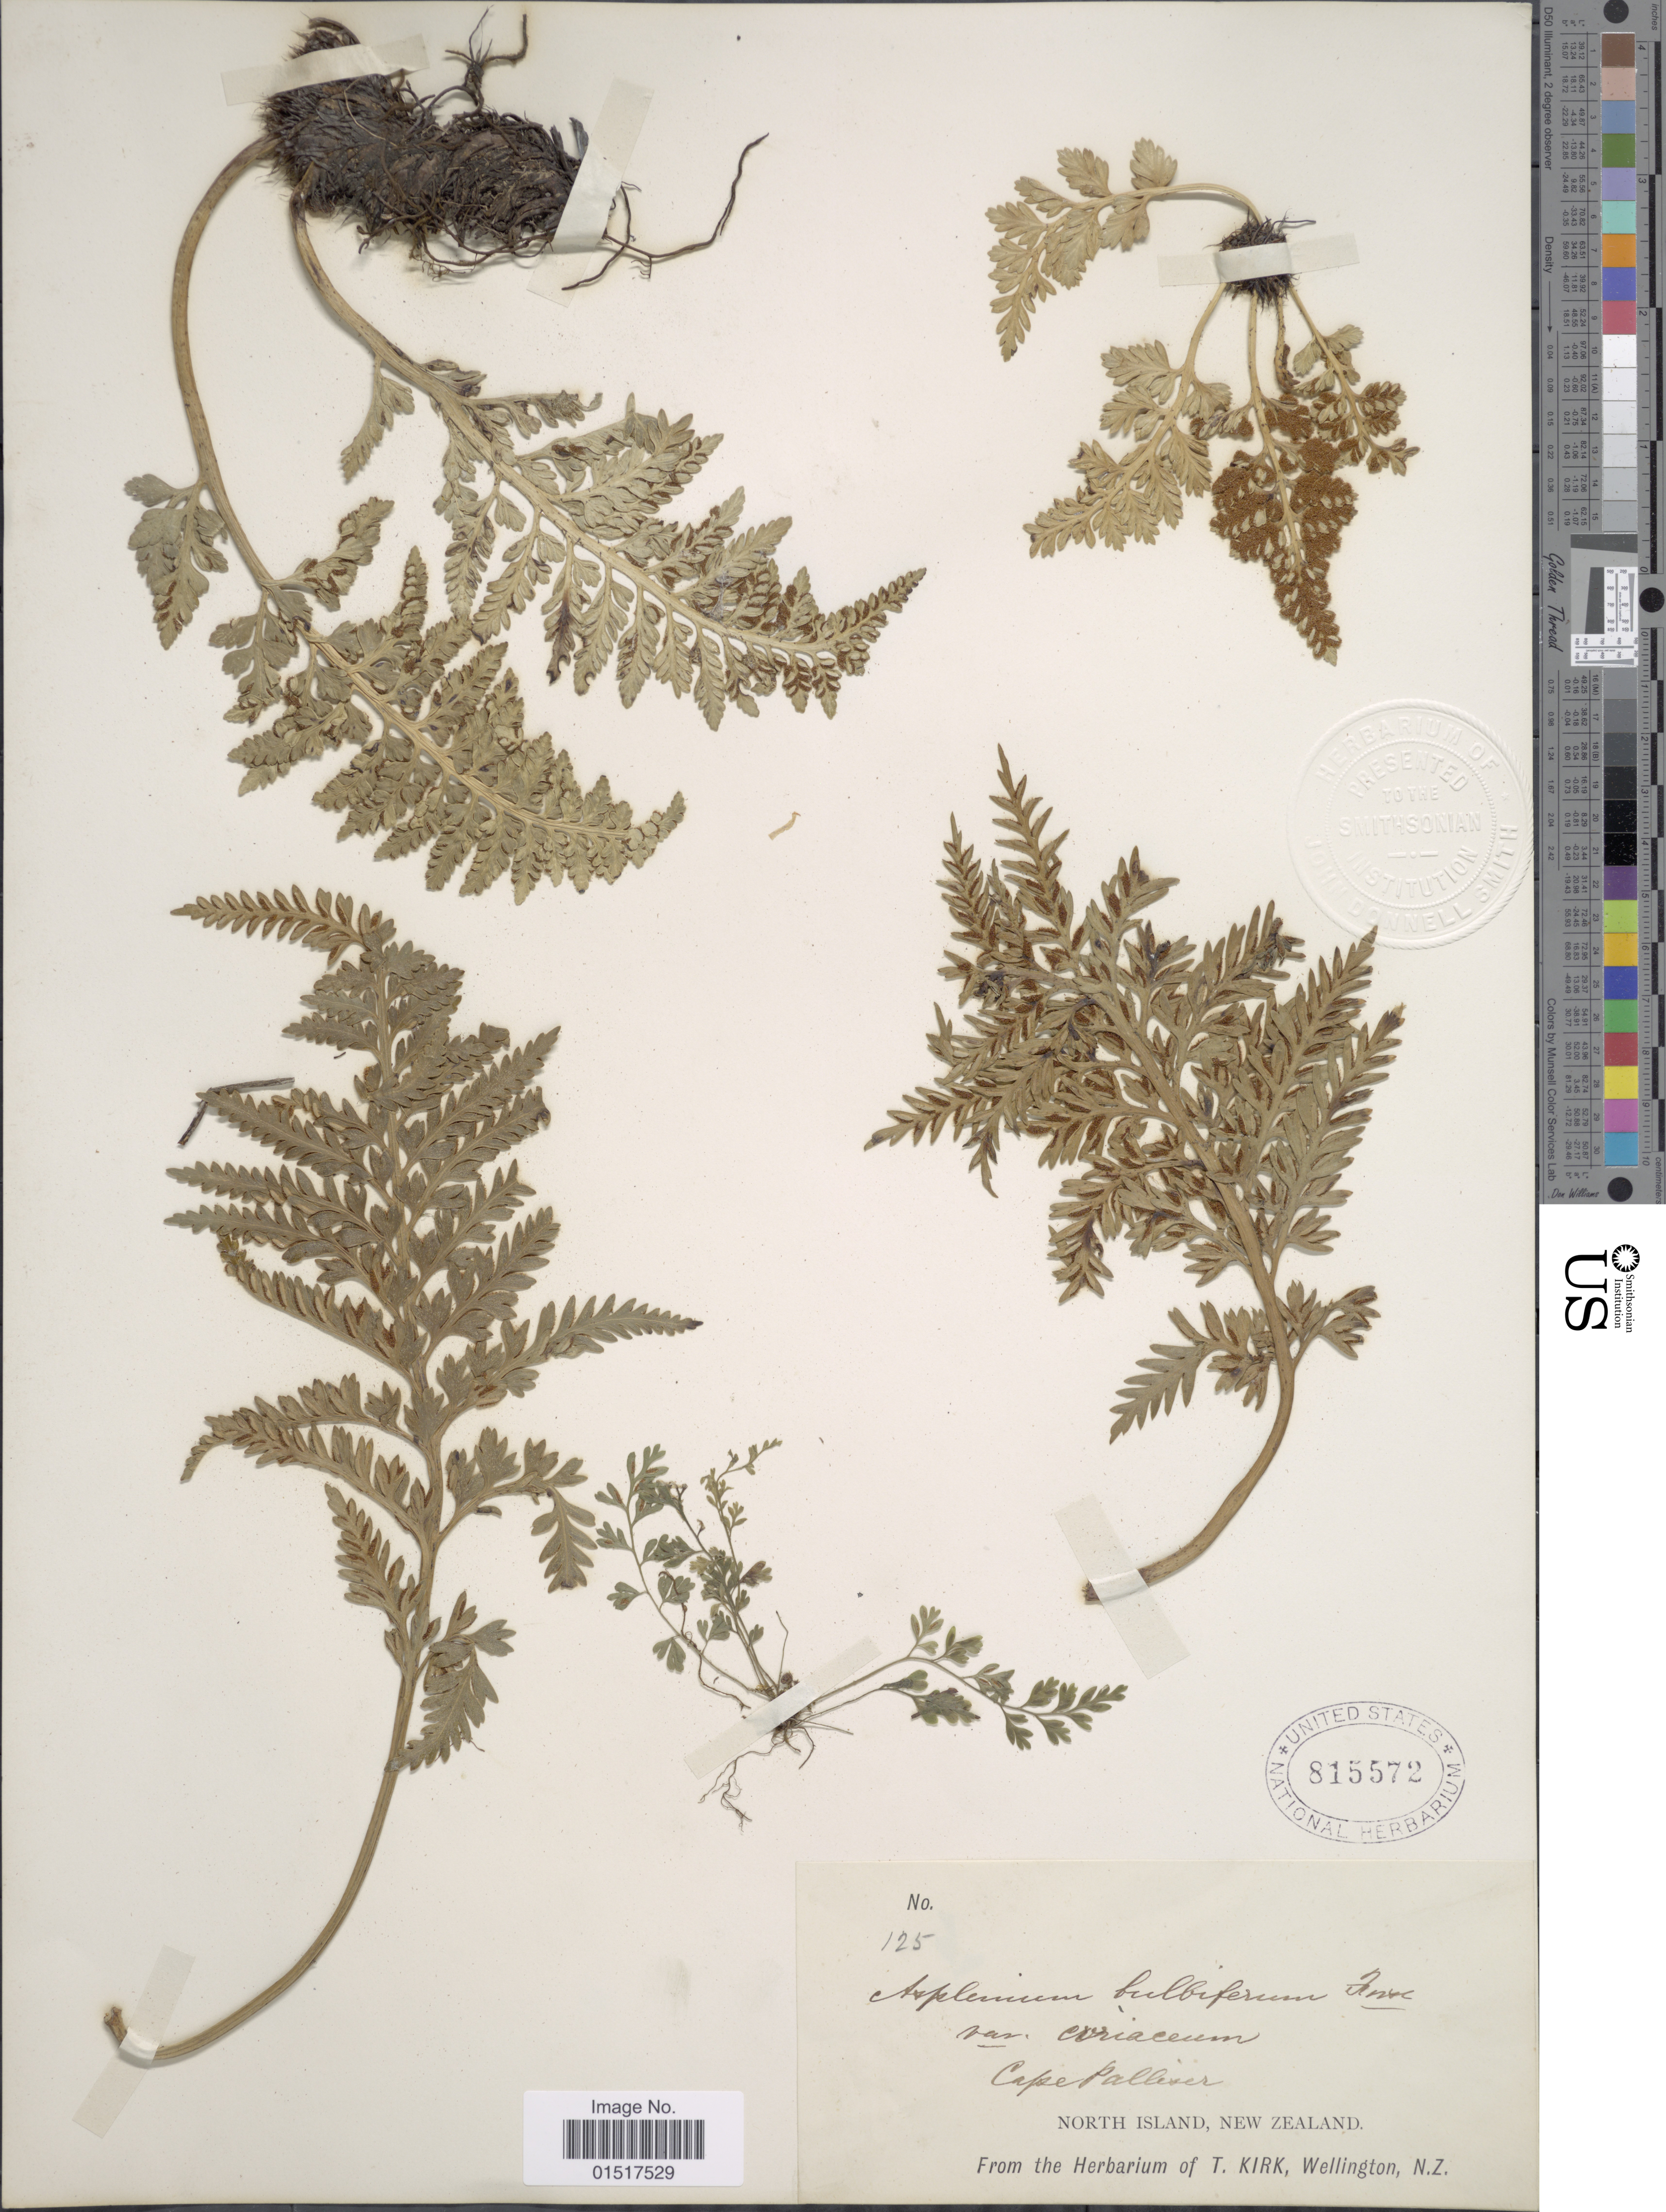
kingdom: Plantae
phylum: Tracheophyta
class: Polypodiopsida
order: Polypodiales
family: Aspleniaceae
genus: Asplenium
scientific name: Asplenium bulbiferum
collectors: ex herb. T. Kirk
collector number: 125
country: New Zealand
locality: Cape Palliser. North Island.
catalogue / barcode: US 815572